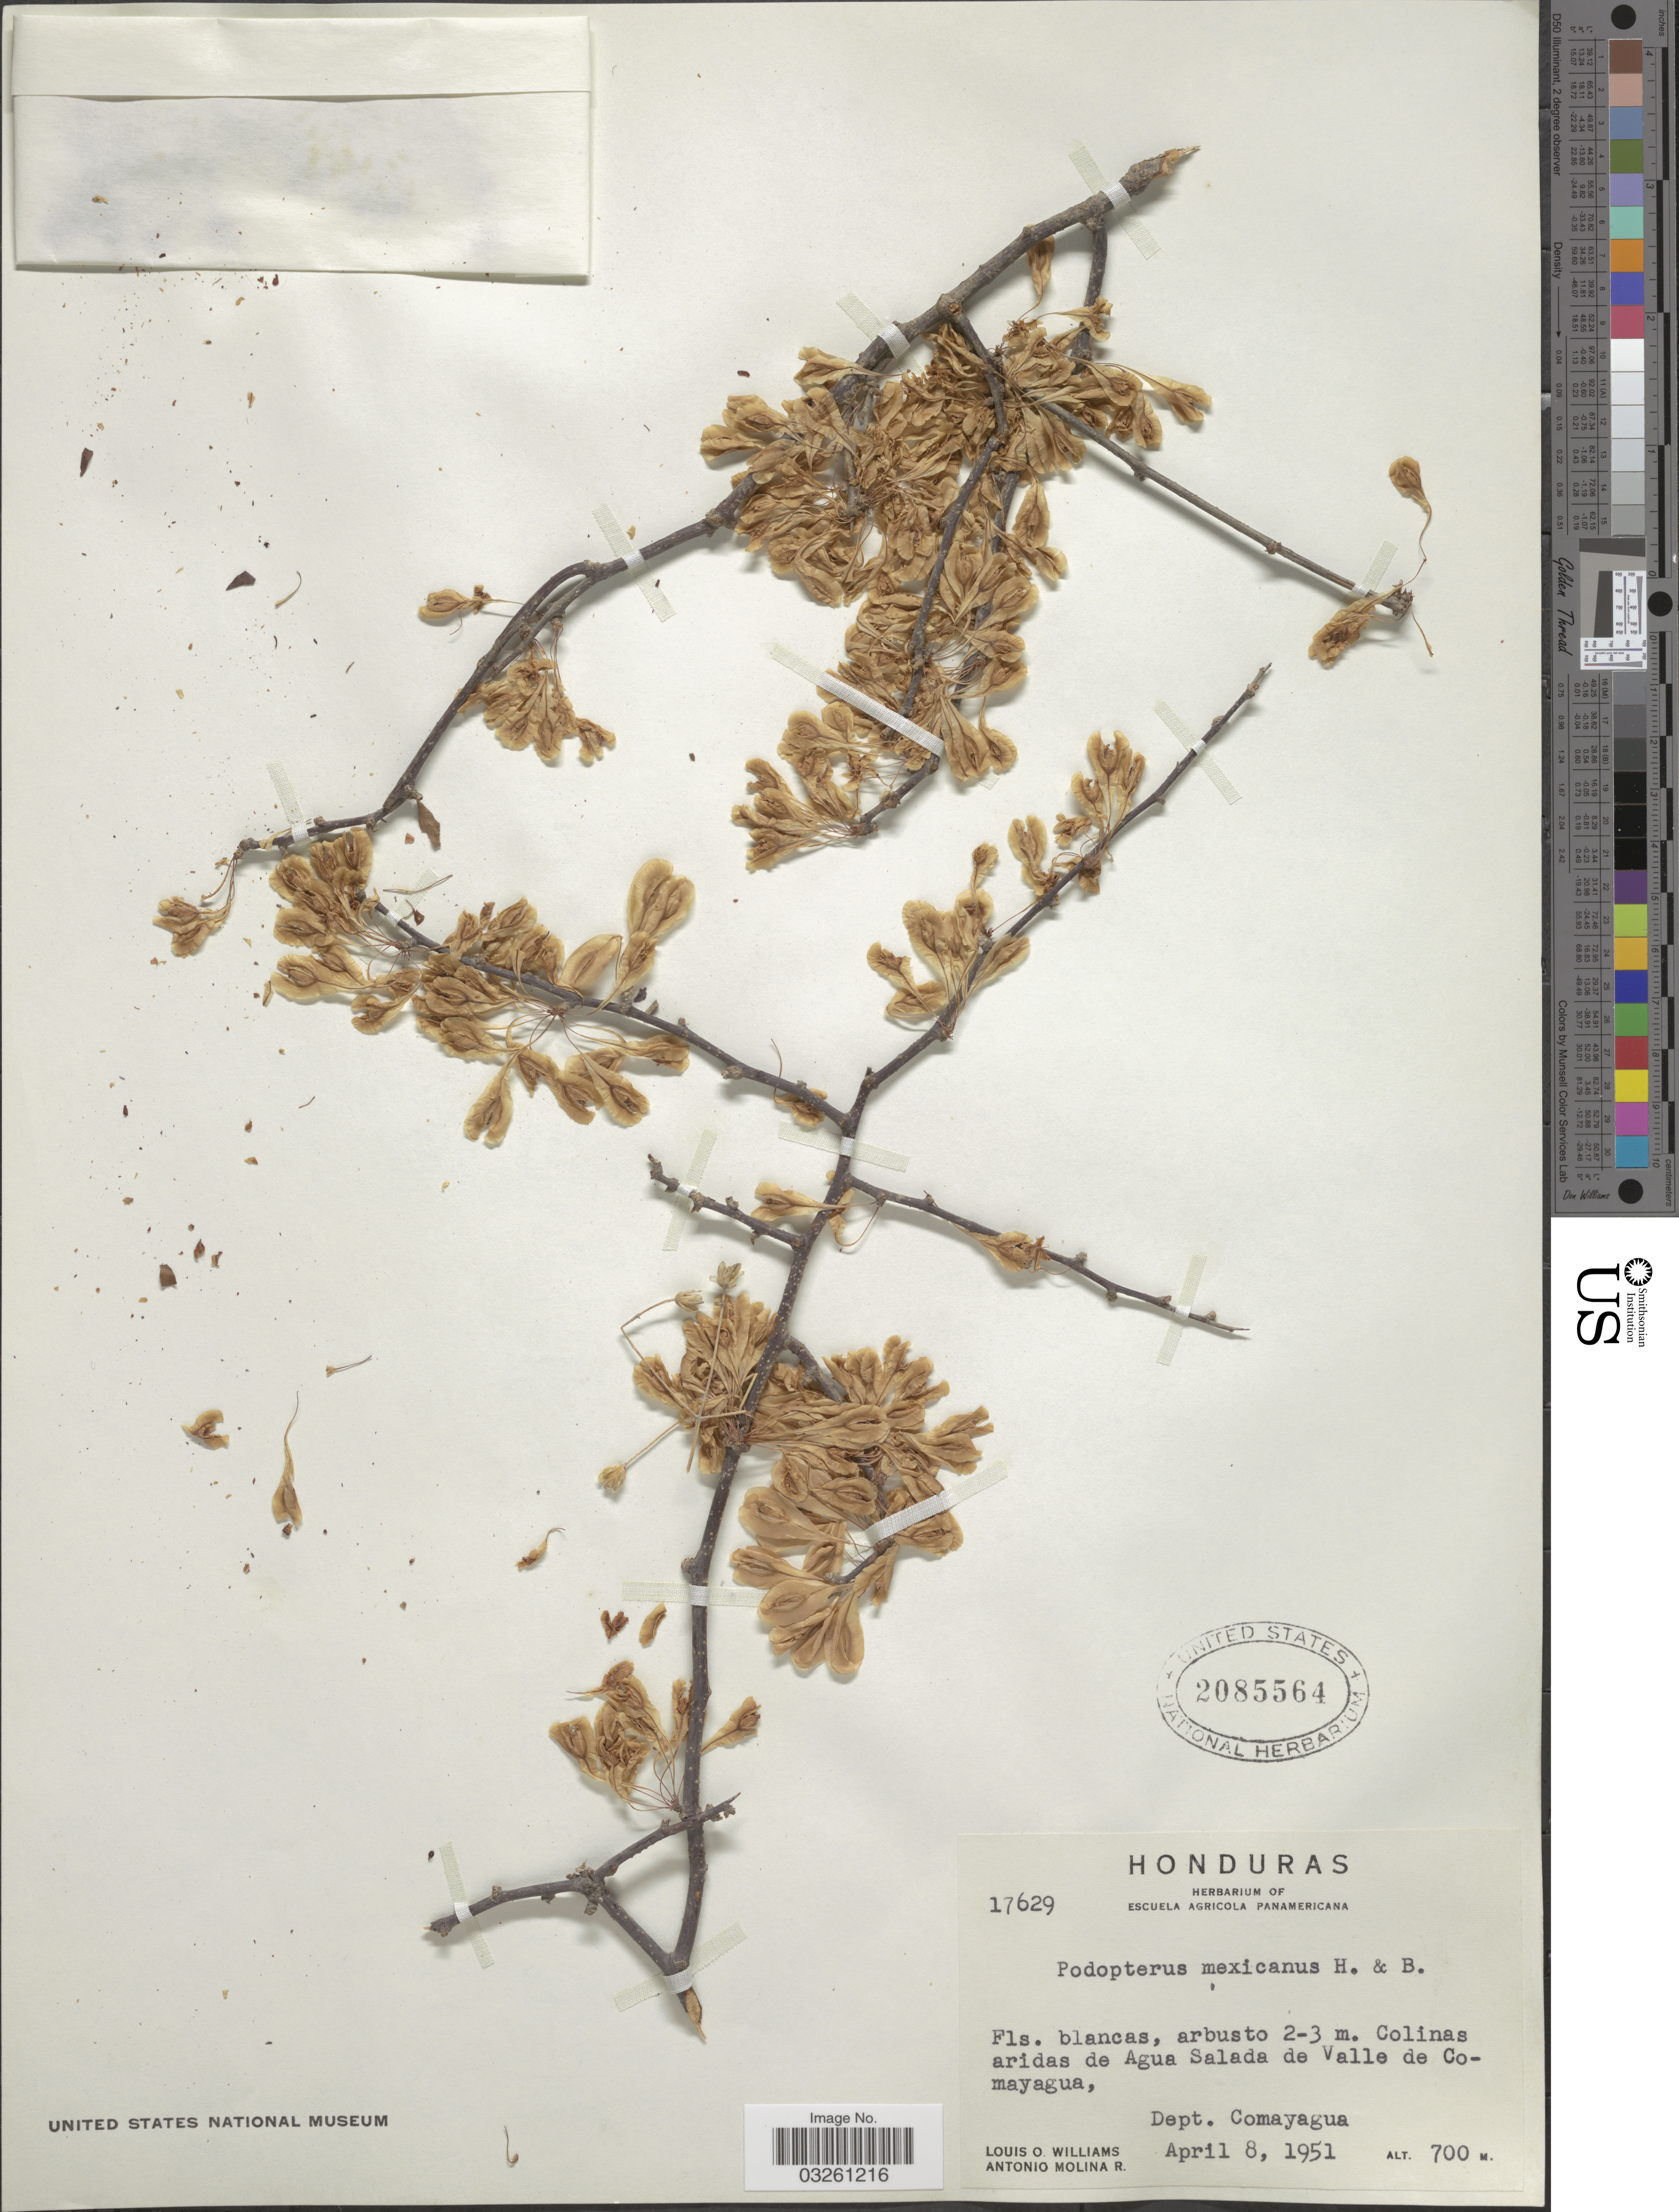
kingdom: Plantae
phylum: Tracheophyta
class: Magnoliopsida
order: Caryophyllales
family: Polygonaceae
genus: Podopterus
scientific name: Podopterus mexicanus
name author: Bonpl.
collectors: L. O. Williams & A. Molina R.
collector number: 17629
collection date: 1951-04-08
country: Honduras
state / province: Comayagua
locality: Colinas aridas de Agua Salada de Valle de Comayagua. Dept. Comayagua.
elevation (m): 700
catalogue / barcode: US 2085564